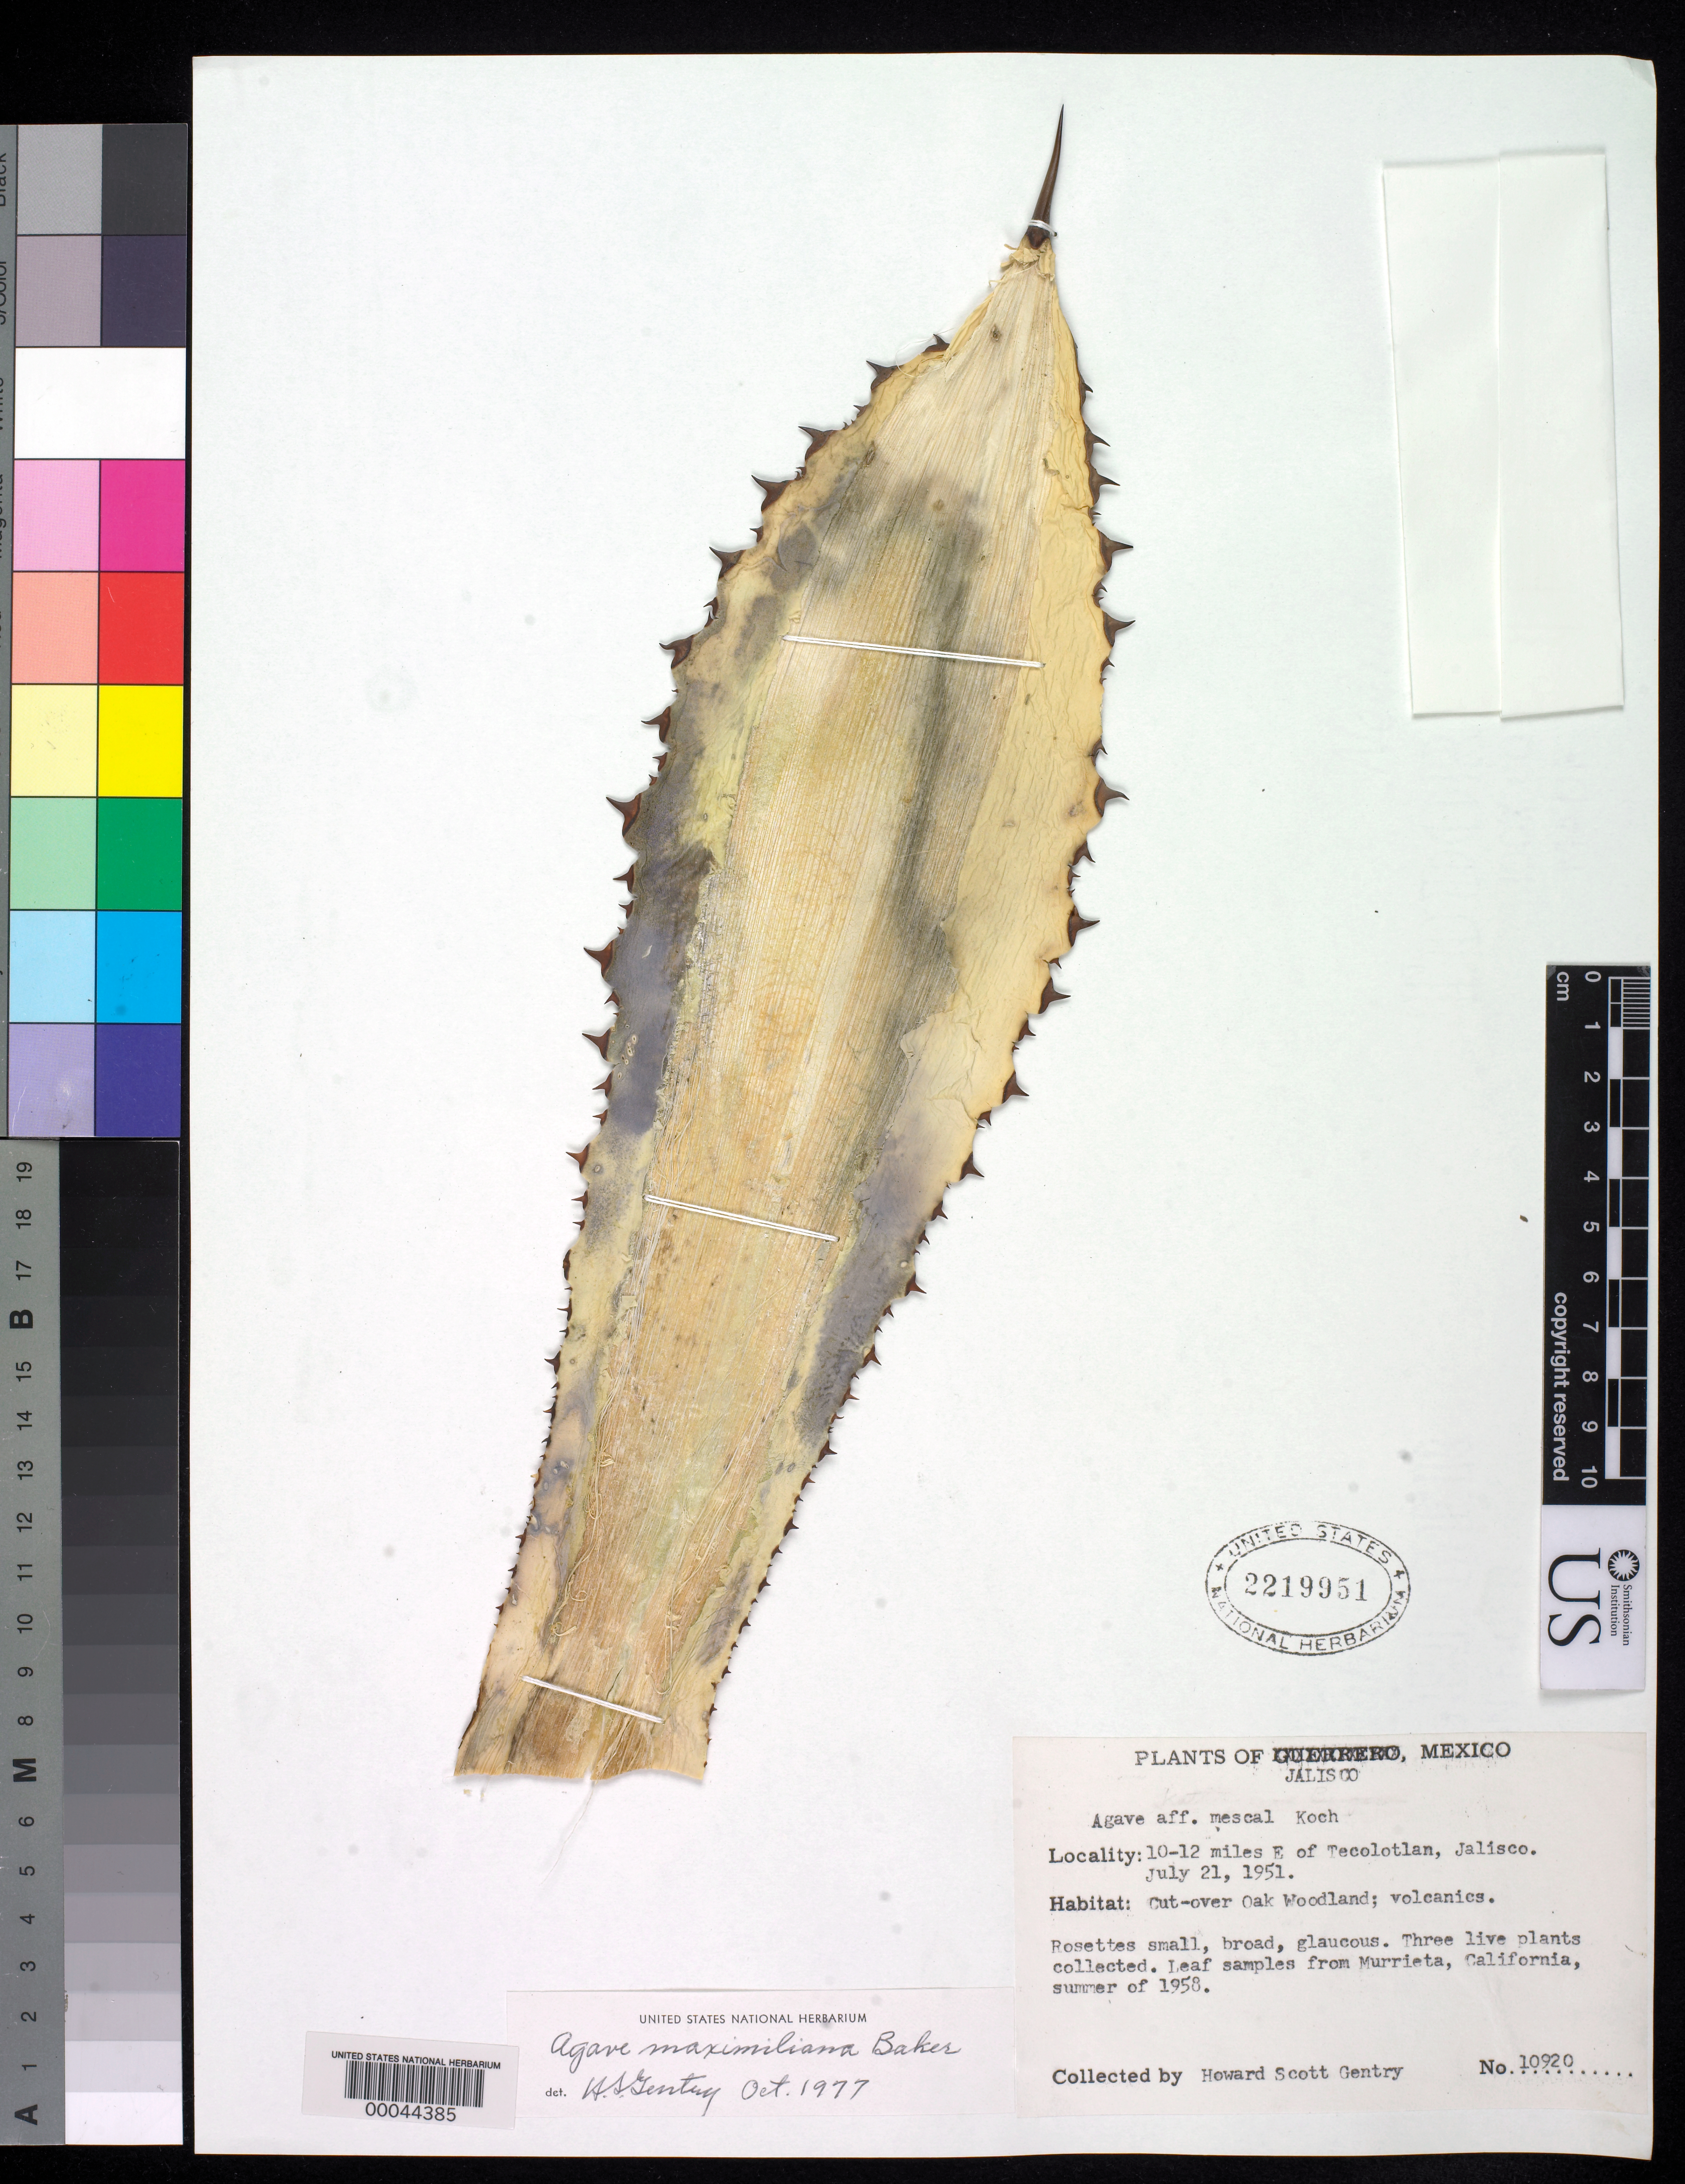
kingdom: Plantae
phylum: Tracheophyta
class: Liliopsida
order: Asparagales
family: Asparagaceae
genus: Agave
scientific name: Agave maximiliana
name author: Baker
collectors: H. S. Gentry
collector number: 10920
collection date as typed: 21 Jul 1951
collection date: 1951-07-21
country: Mexico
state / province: Jalisco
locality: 10-12 mi E of Tecolotlan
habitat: Cut-over oak woodland; volcanics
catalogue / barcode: US 2219951